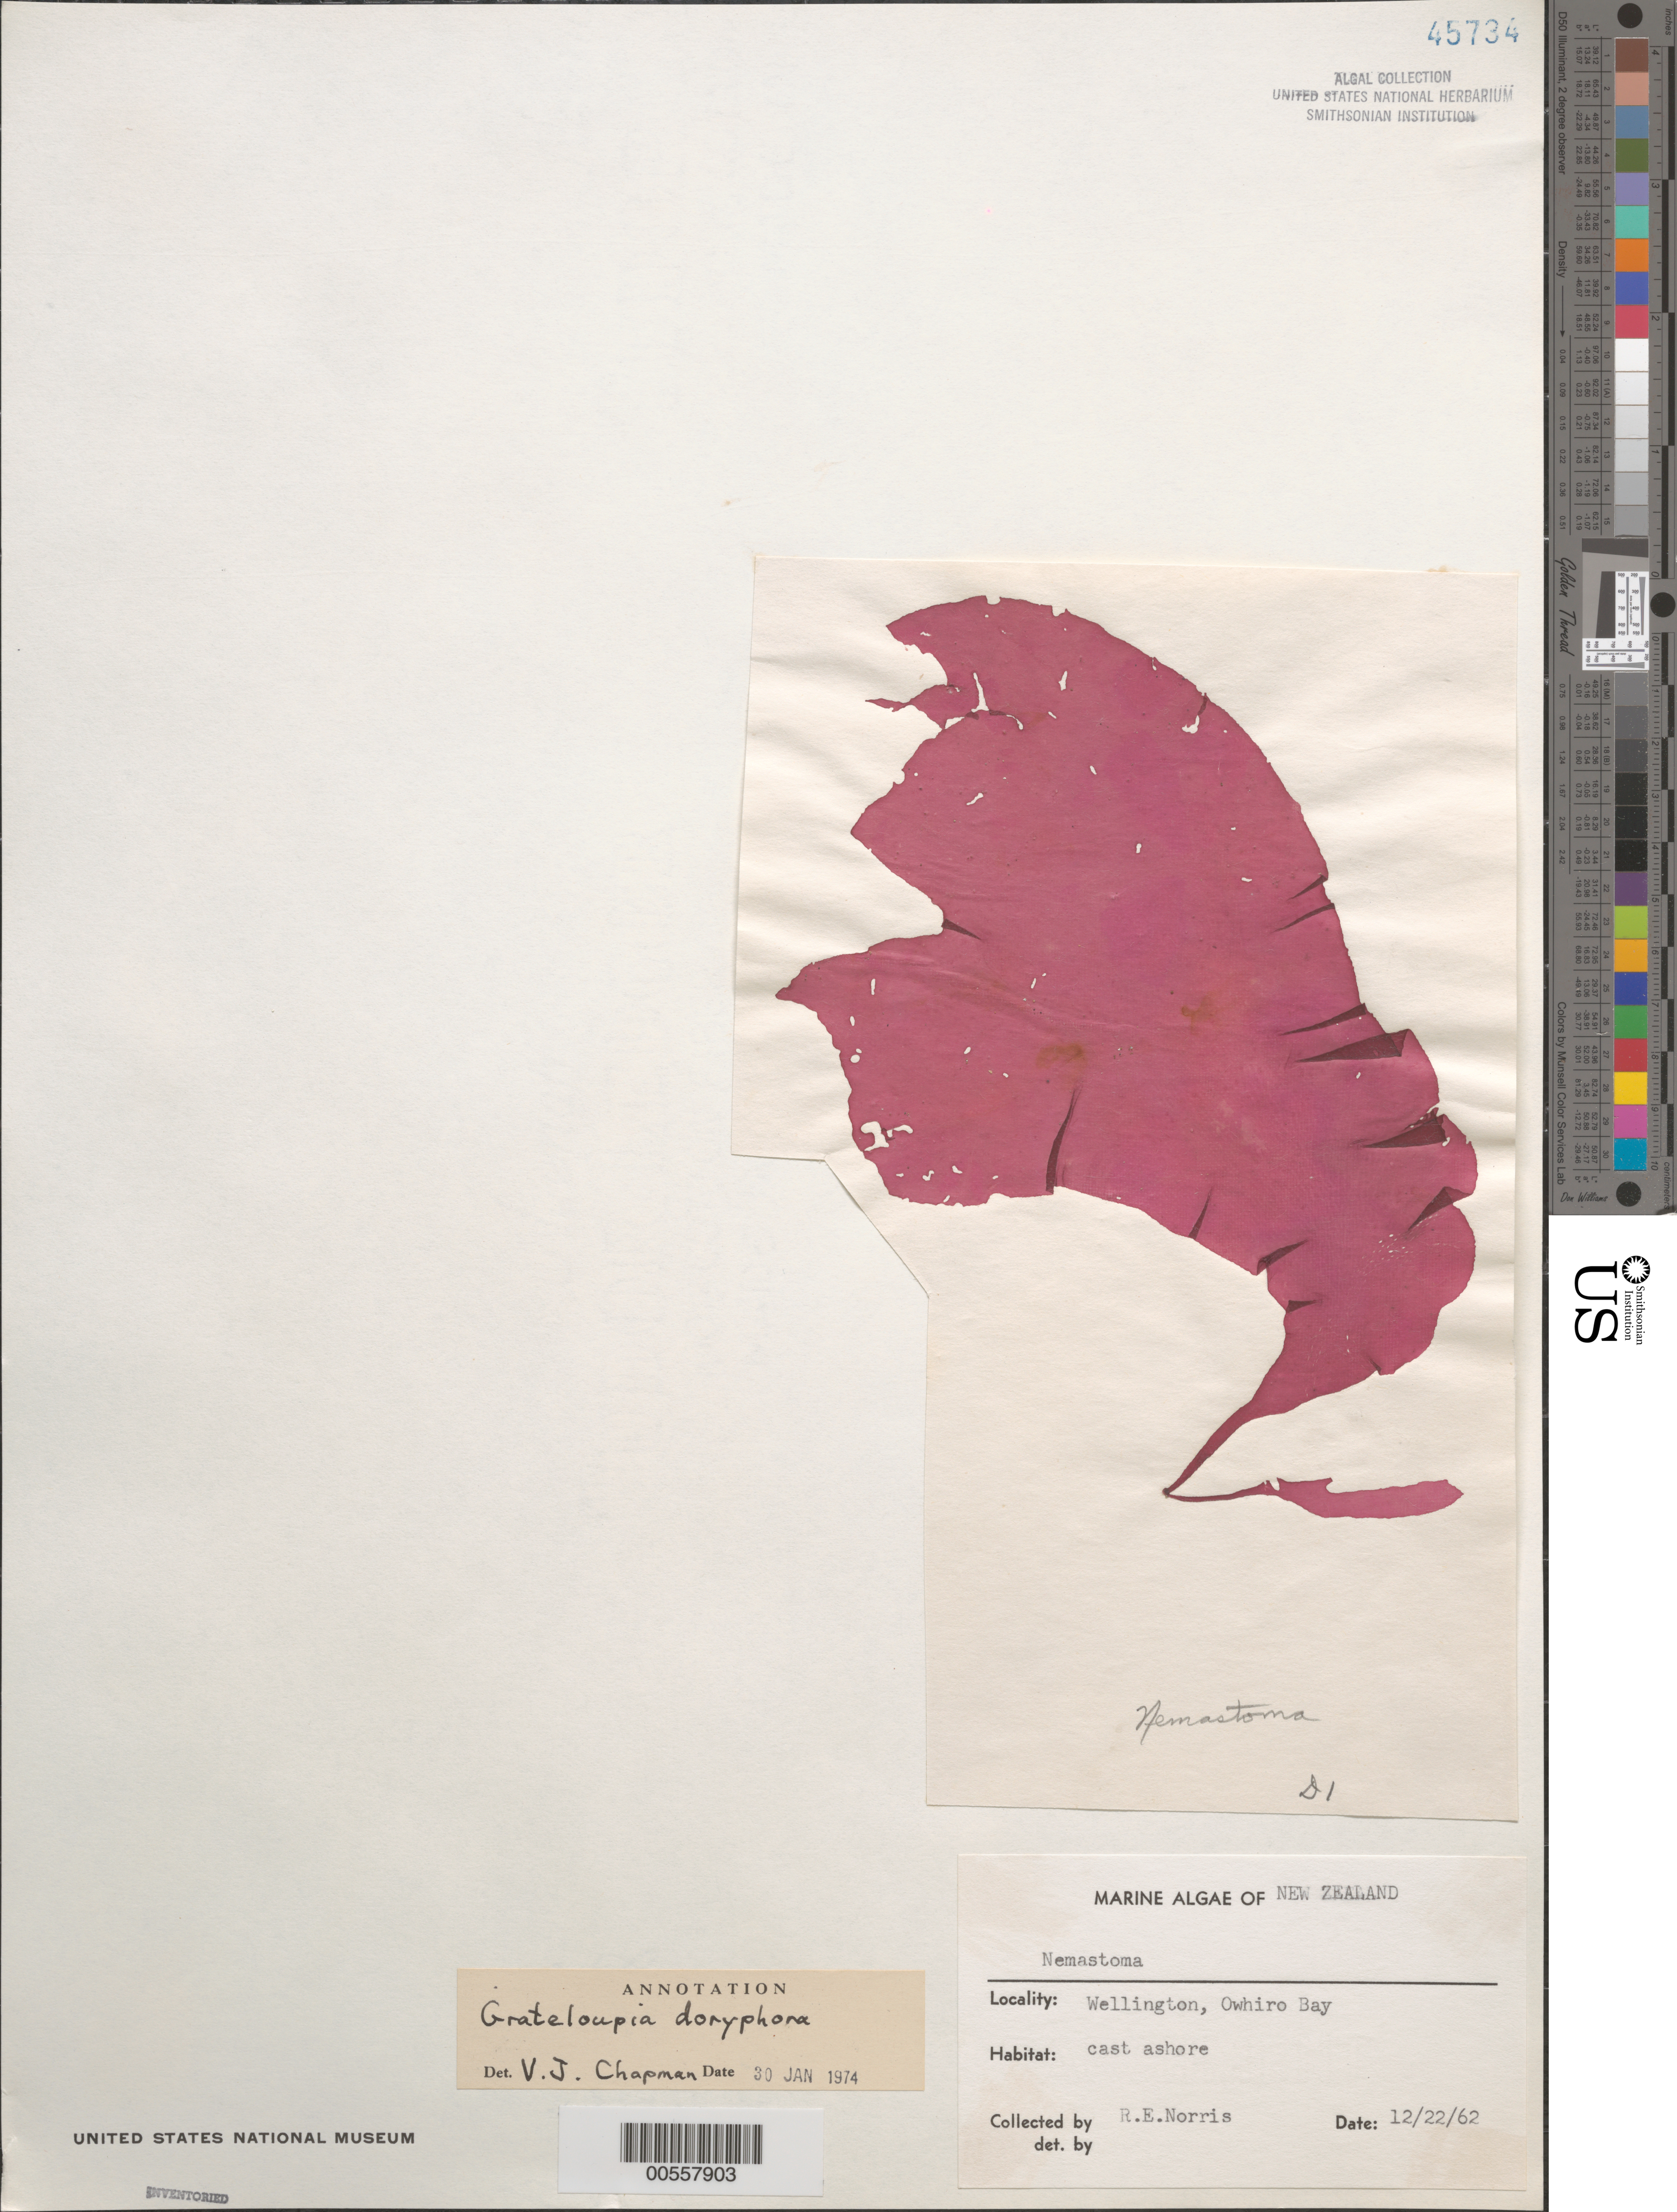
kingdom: Plantae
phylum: Rhodophyta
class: Florideophyceae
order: Halymeniales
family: Halymeniaceae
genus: Grateloupia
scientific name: Grateloupia doryphora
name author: (Mont.) Howe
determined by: Chapman, V. J.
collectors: R. E. Norris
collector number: D1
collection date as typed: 22 Dec 1962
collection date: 1962-12-22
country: New Zealand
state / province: Wellington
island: North Island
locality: Wellington, Owhiro Bay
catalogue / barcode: US 45734